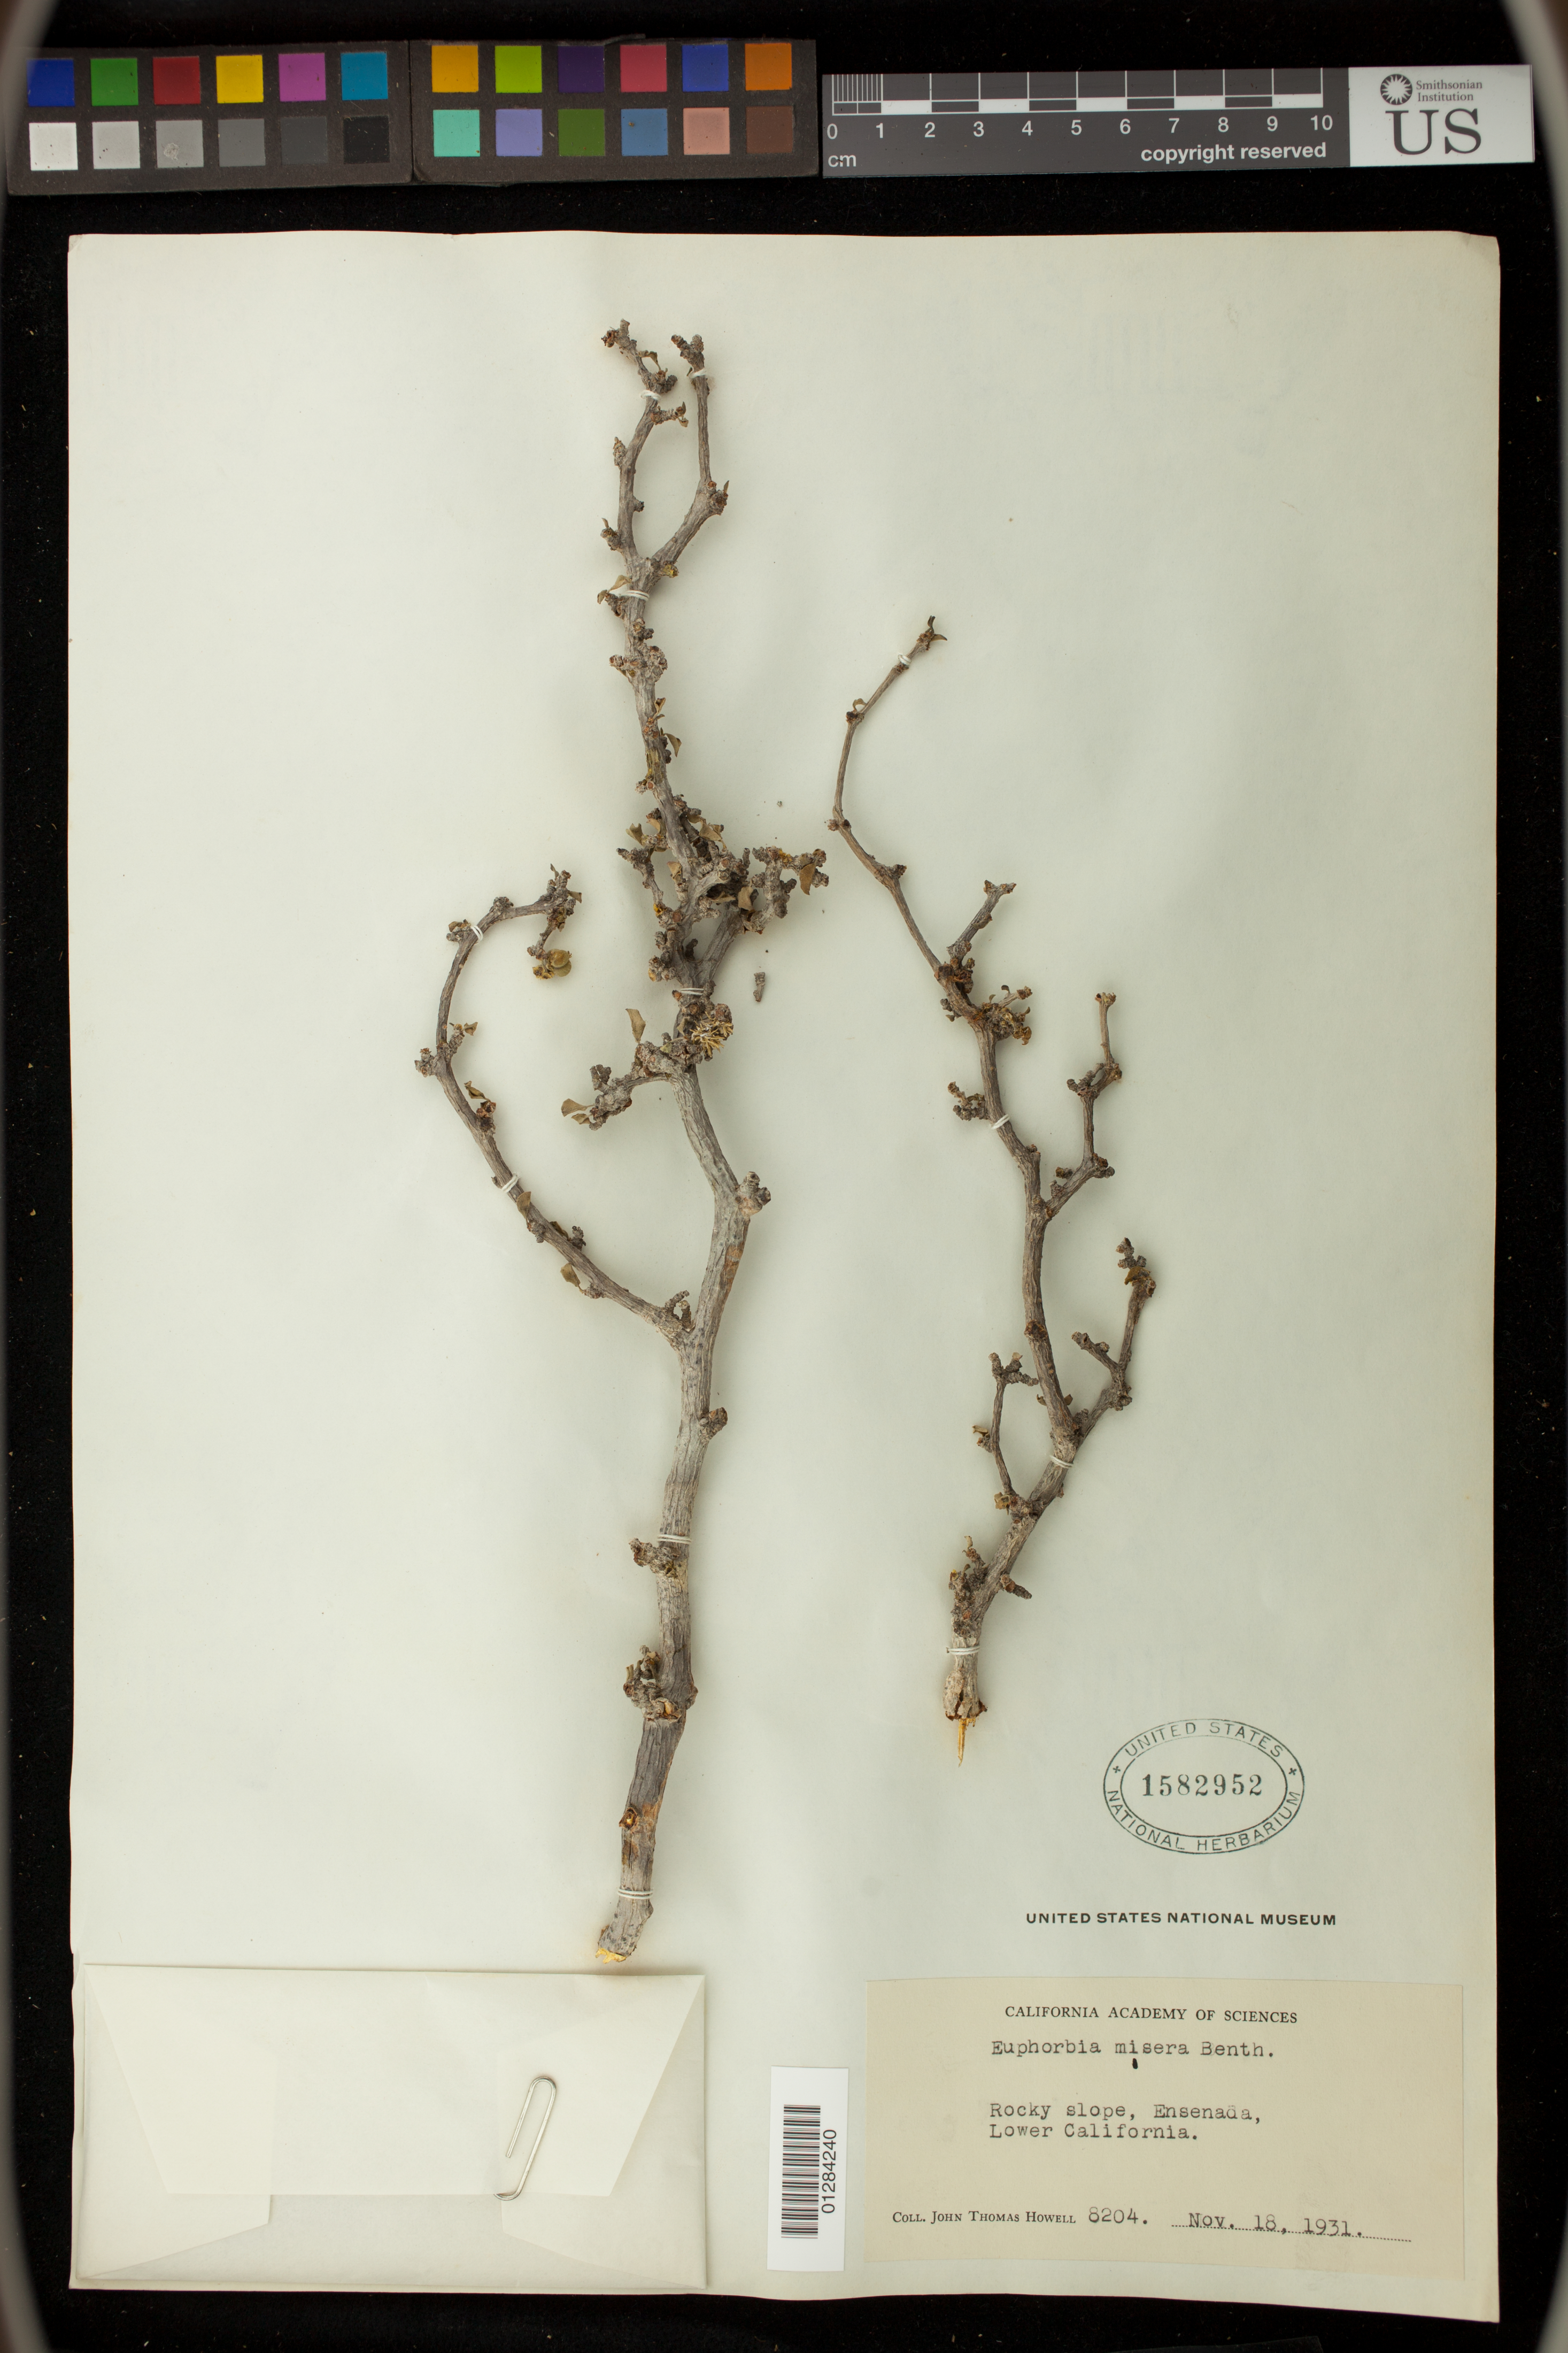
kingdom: Plantae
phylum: Tracheophyta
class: Magnoliopsida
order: Malpighiales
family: Euphorbiaceae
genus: Euphorbia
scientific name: Euphorbia misera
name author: Benth.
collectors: A. Howell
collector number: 8204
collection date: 1931-11-18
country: Mexico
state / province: Baja California Norte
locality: Ensenada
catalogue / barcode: US 1582952